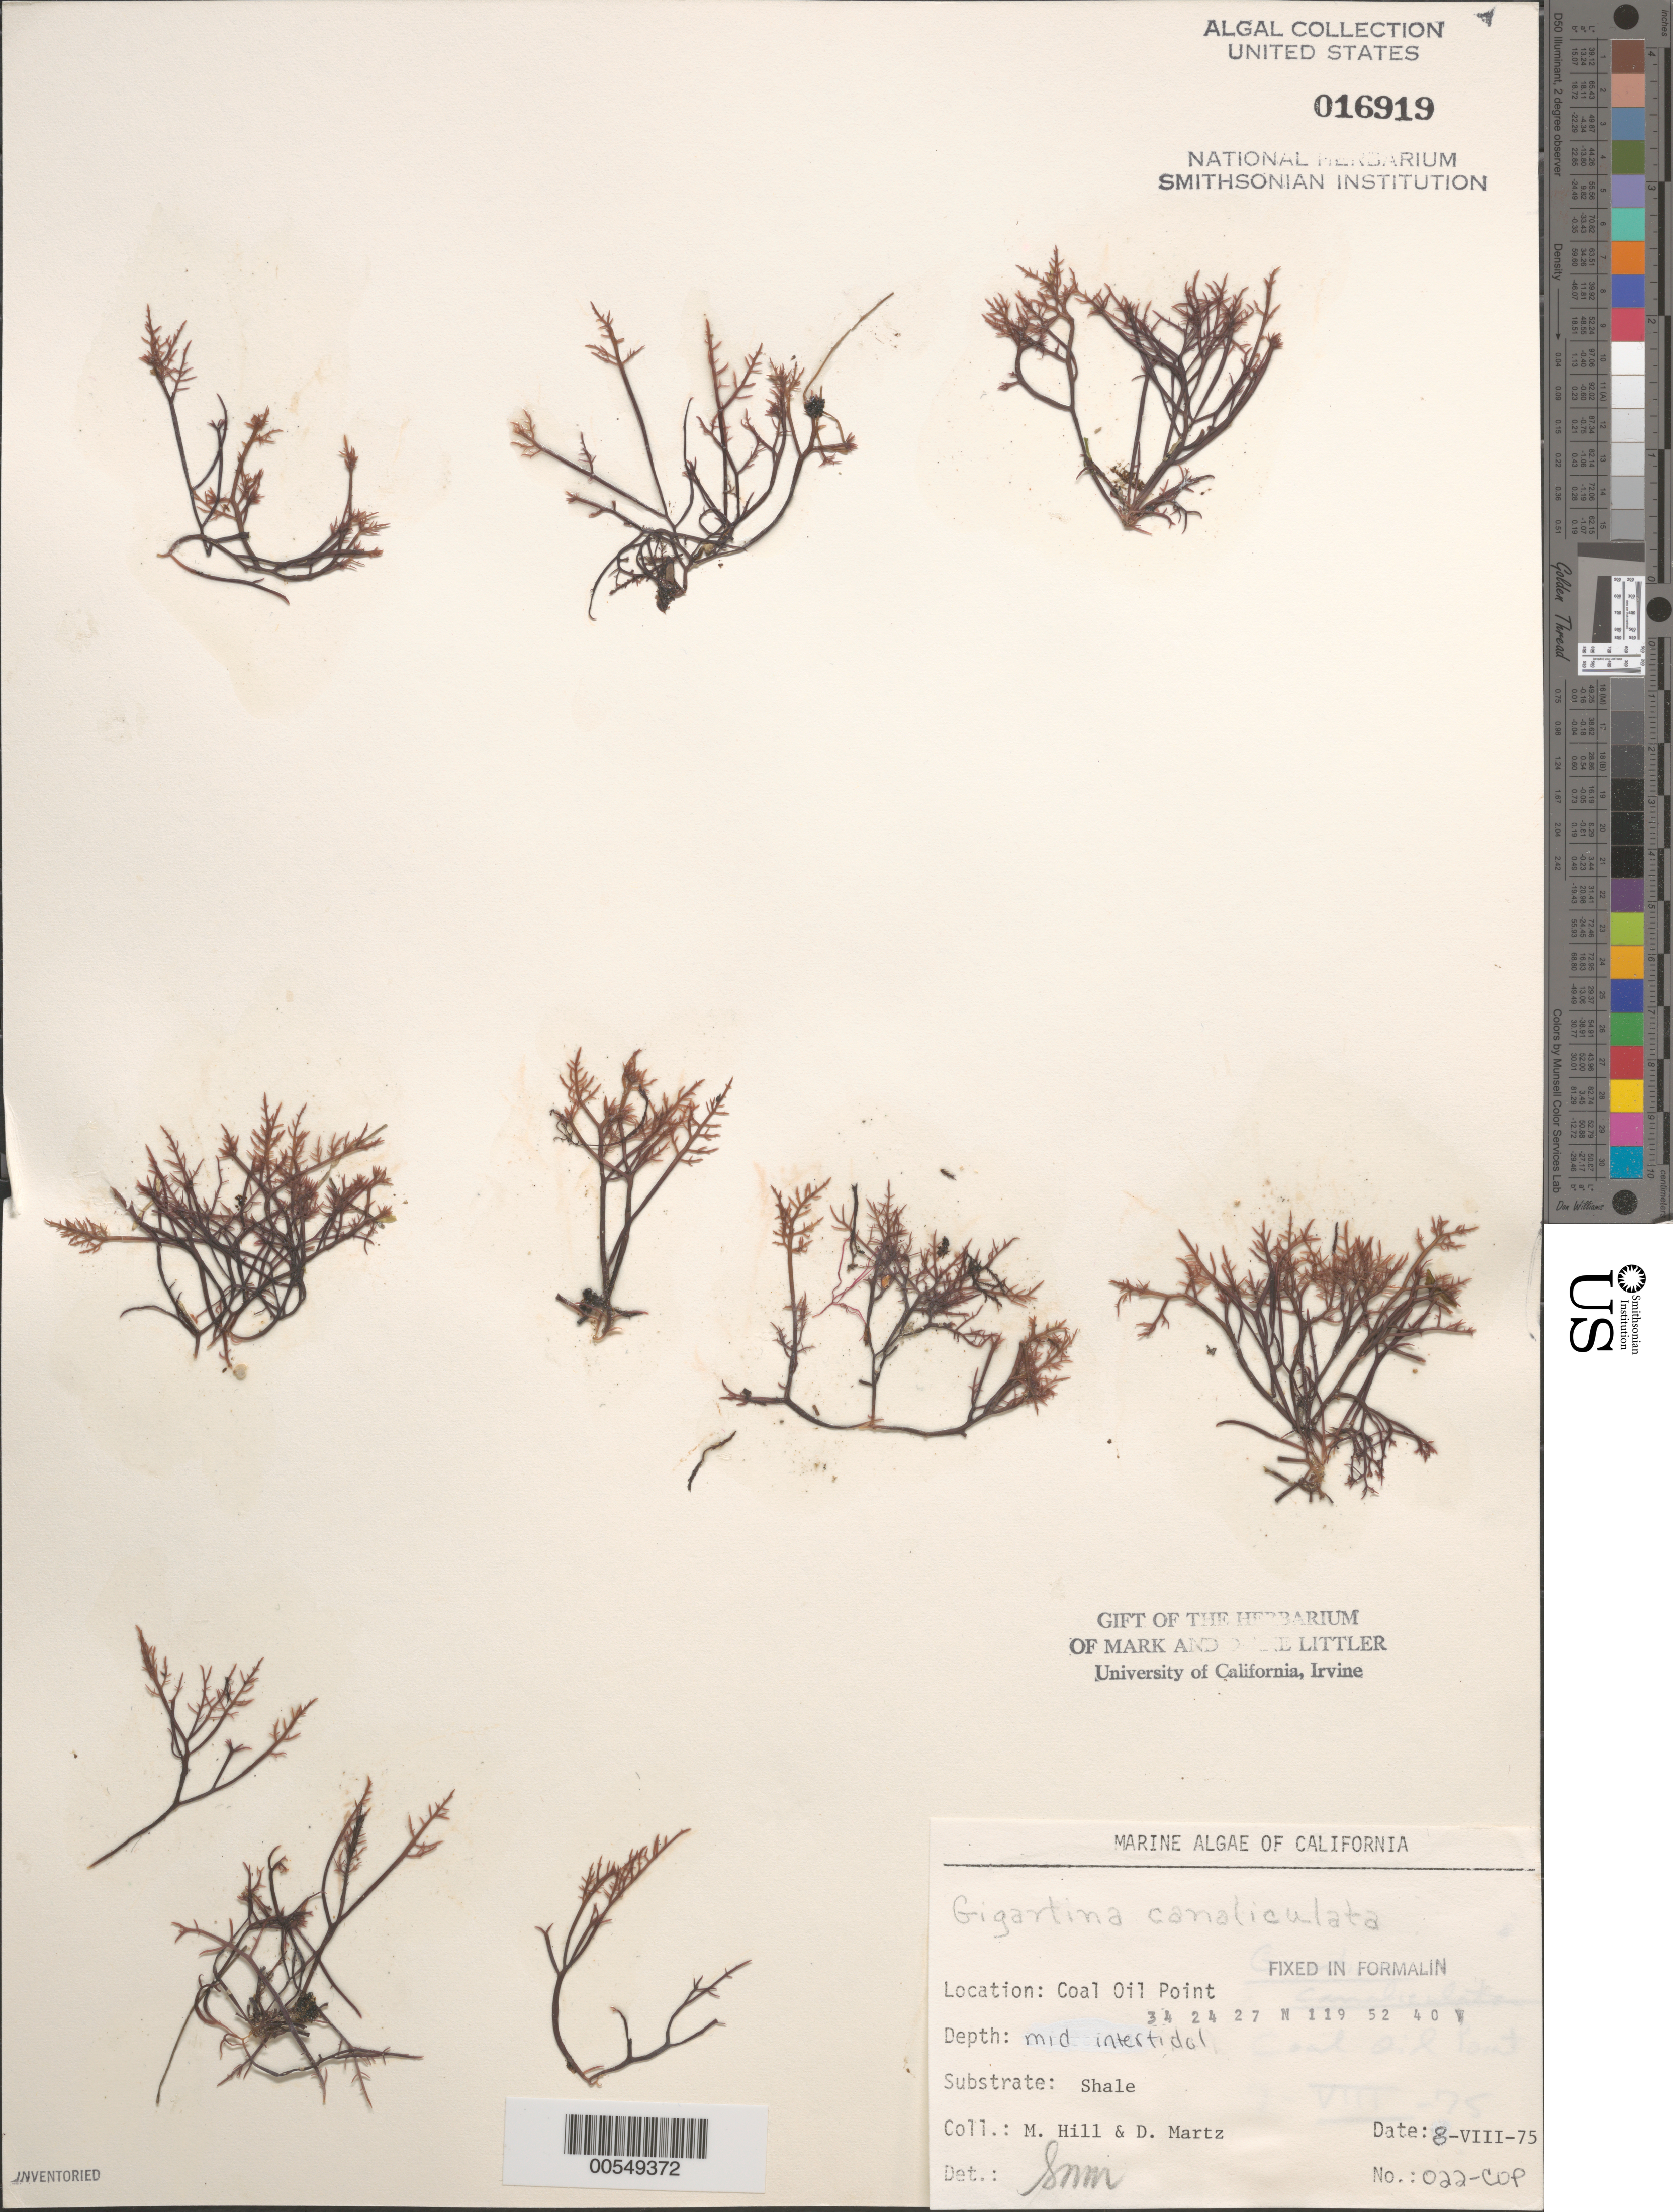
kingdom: Plantae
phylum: Rhodophyta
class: Florideophyceae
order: Gigartinales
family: Gigartinaceae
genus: Chondracanthus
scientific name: Chondracanthus canaliculatus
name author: (Harv.) Guiry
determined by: Algae name updating Project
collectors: M. Hill & D. Martz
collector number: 022-cop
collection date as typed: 08 Aug 1975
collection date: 1975-08-08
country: United States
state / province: California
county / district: Santa Barbara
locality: Coal Oil Point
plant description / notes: BLM-SOCALBIGHT Rocky Intertidal Survey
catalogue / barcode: US 16919